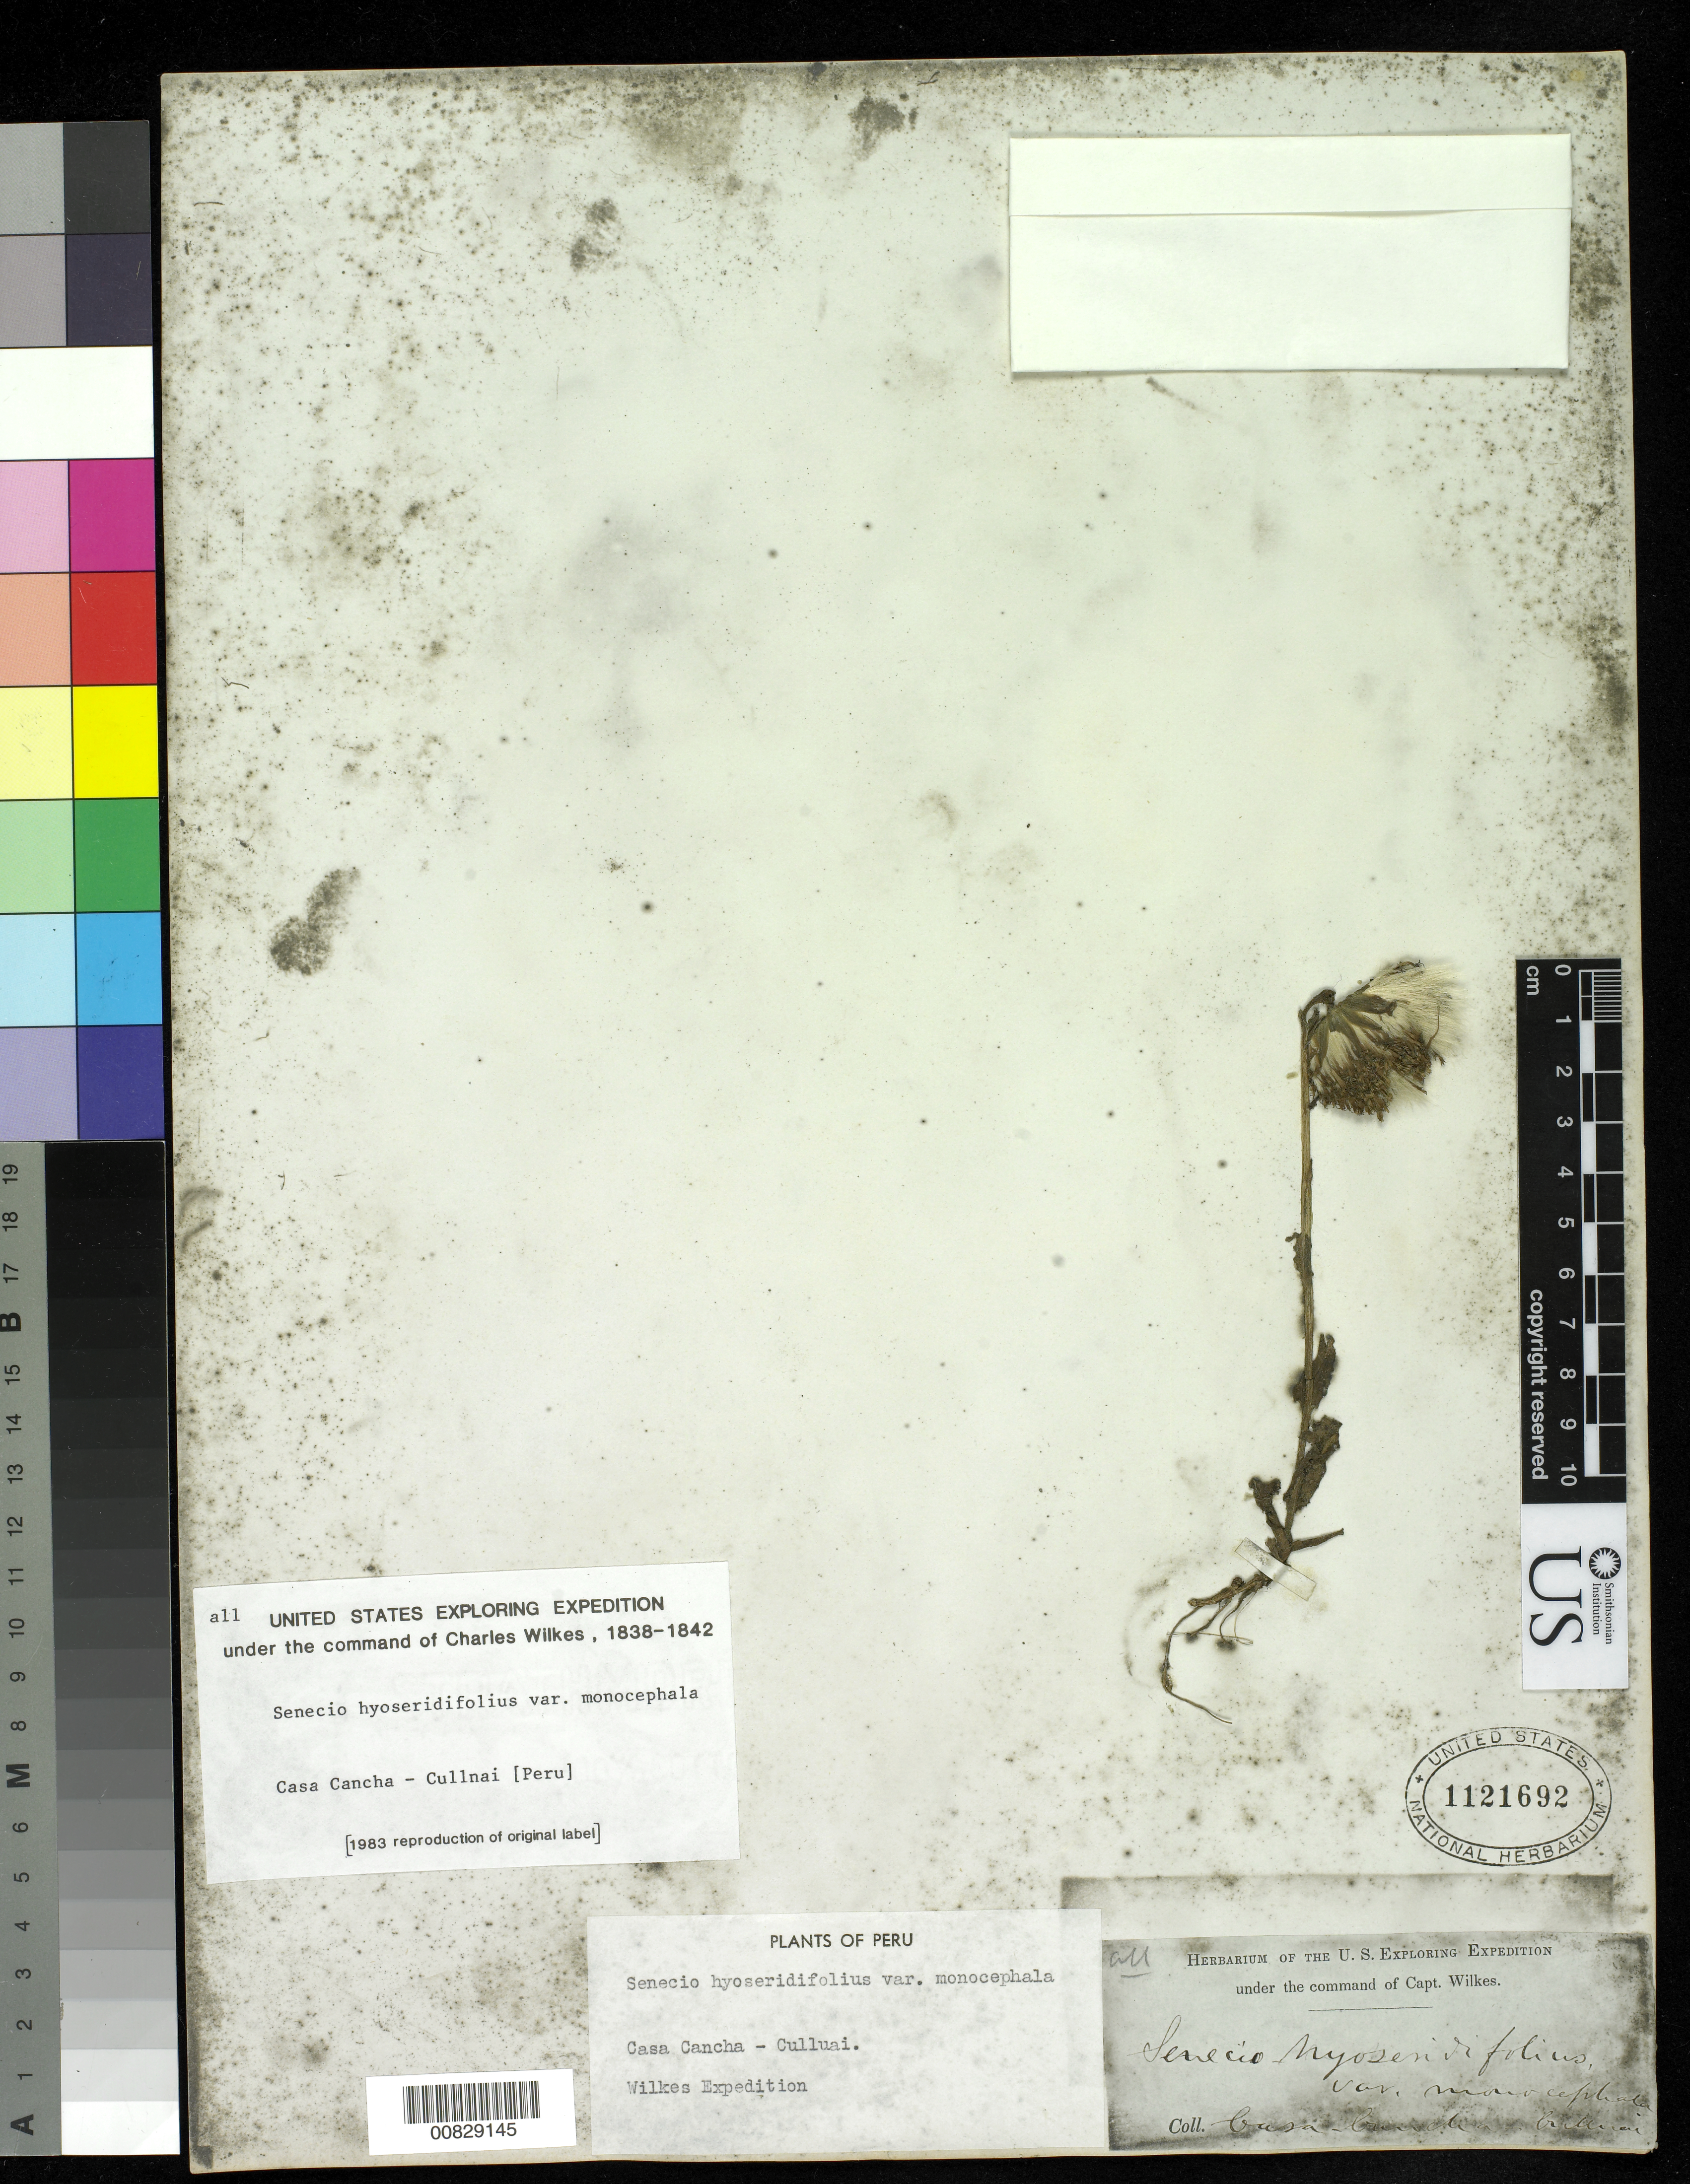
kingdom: Plantae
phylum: Tracheophyta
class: Magnoliopsida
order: Asterales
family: Asteraceae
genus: Senecio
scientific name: Senecio hyoseridifolius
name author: Wedd.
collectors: Wilkes Explor. Exped.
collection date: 1838/1842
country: Peru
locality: Casa Cancha, Cullnai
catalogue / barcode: US 1121692